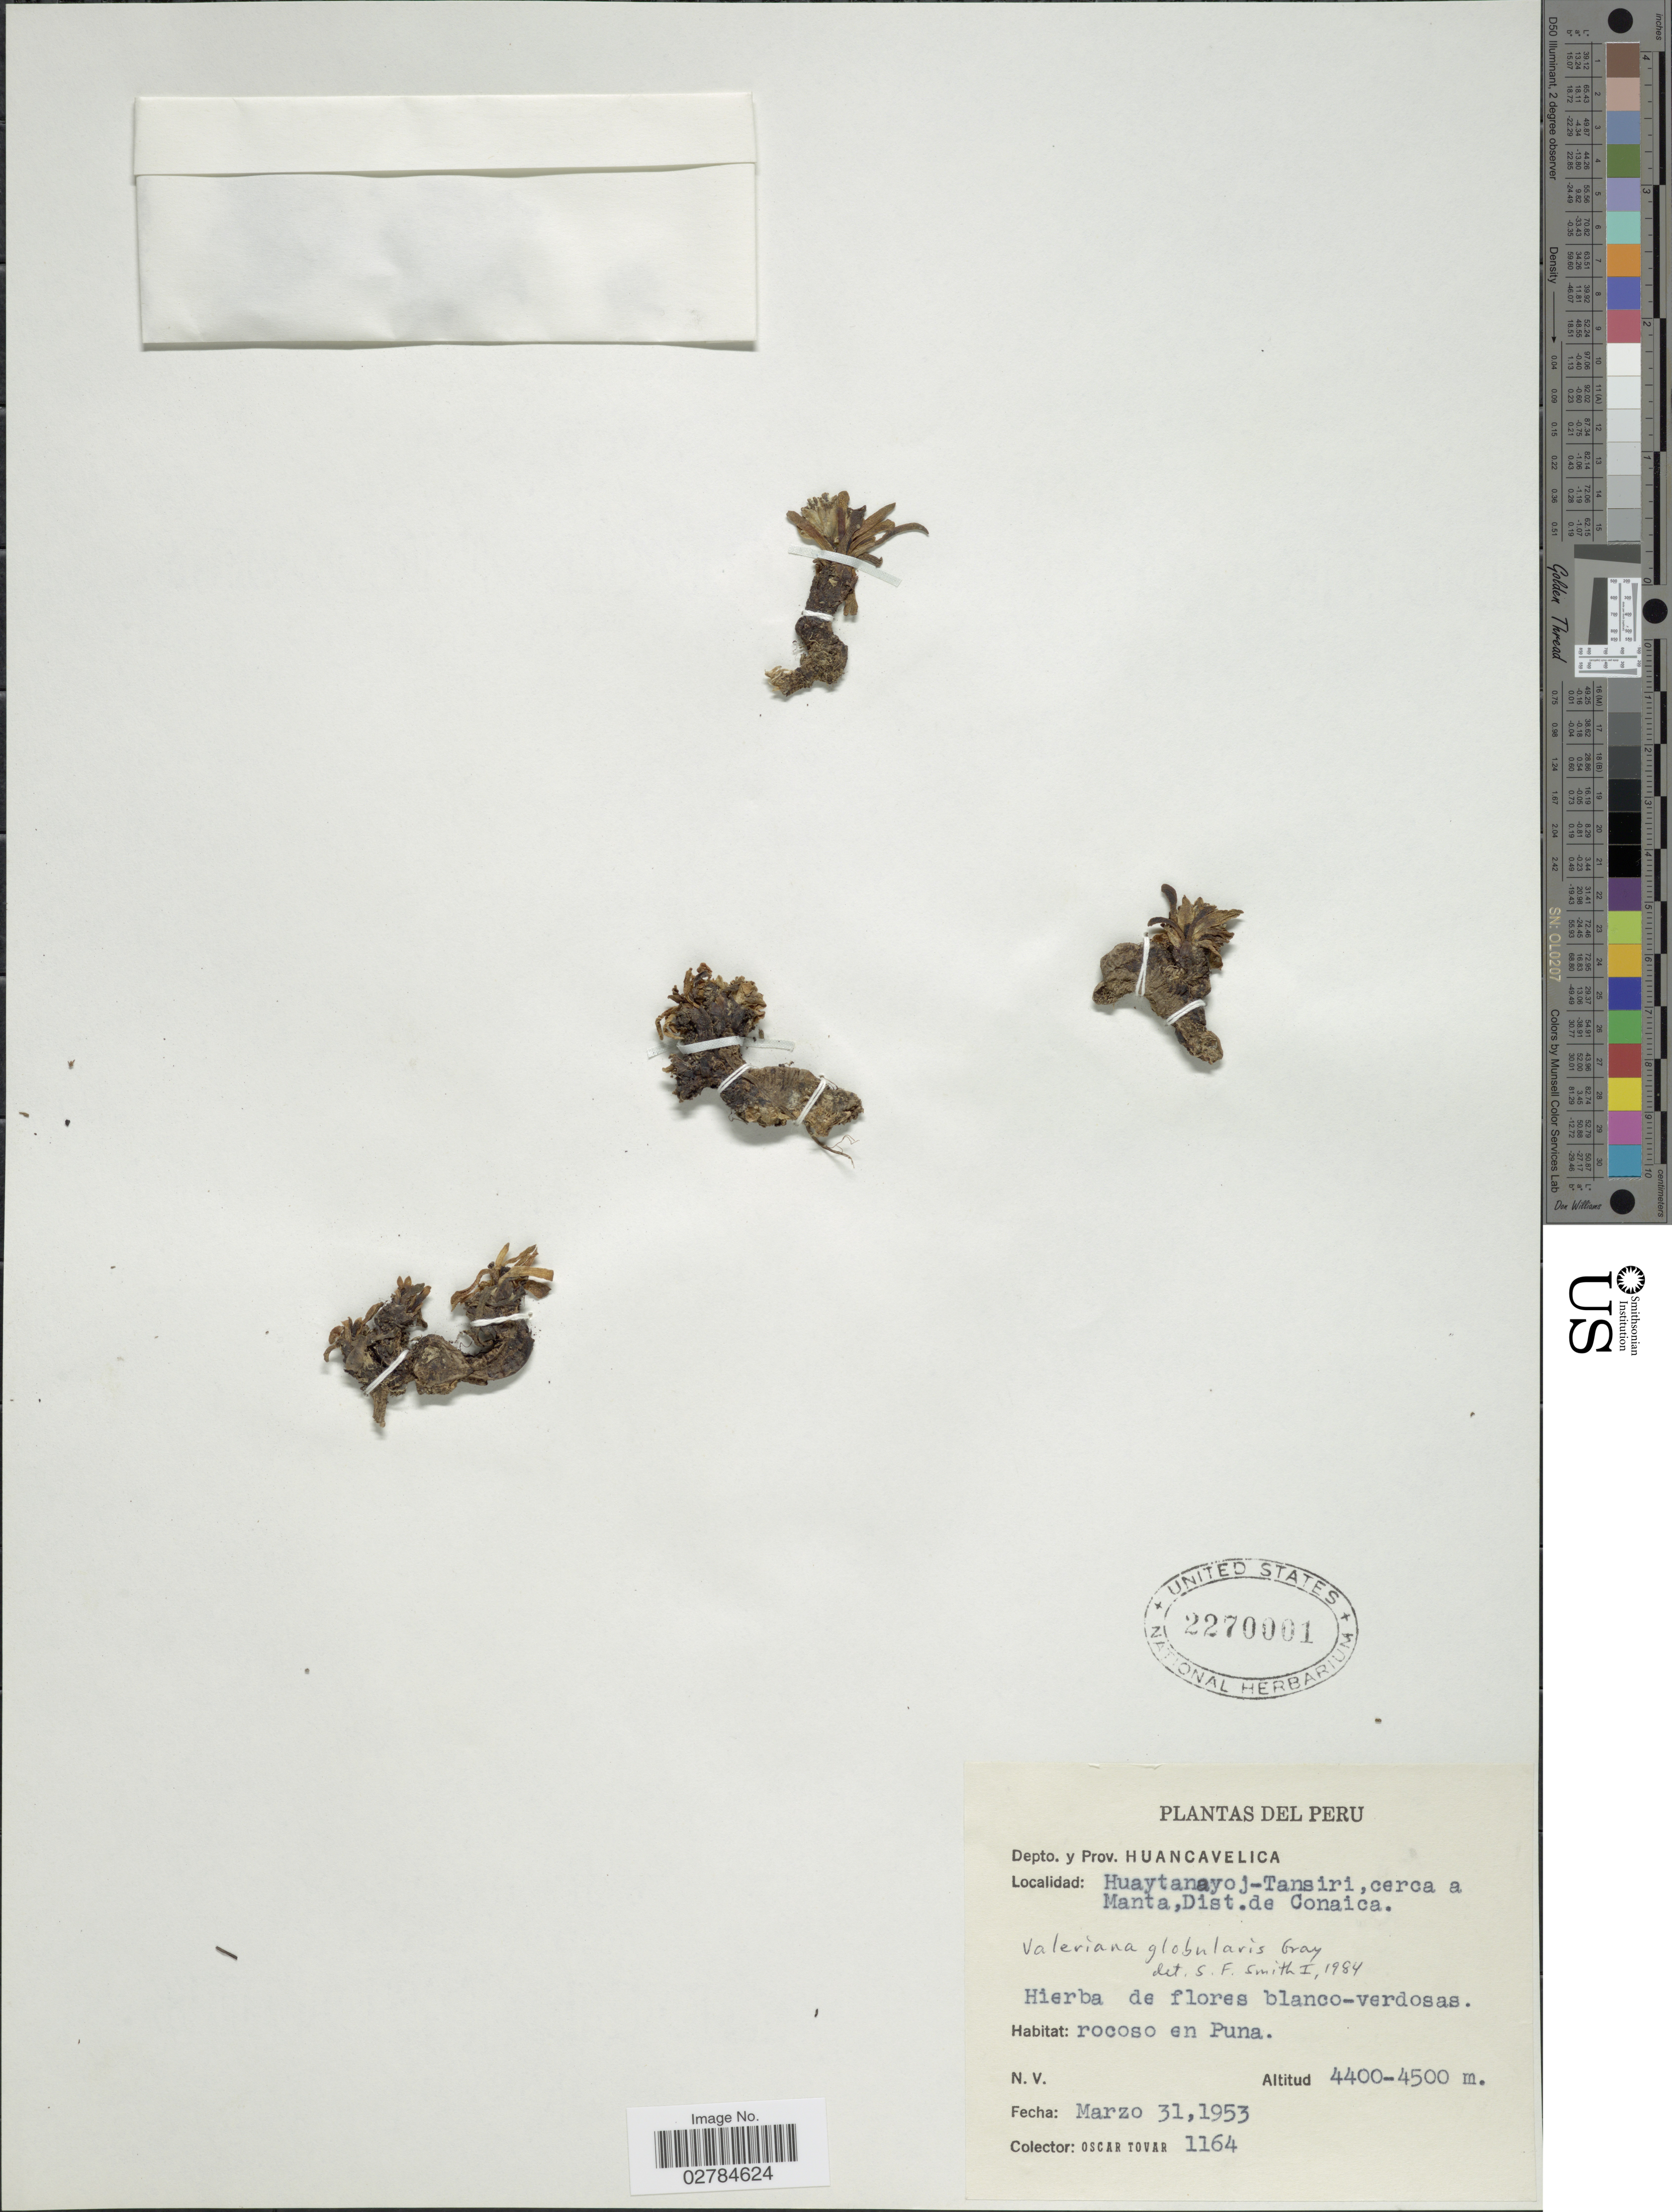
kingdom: Plantae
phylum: Tracheophyta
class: Magnoliopsida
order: Dipsacales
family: Caprifoliaceae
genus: Valeriana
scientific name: Valeriana globularis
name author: A. Gray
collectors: Ó. Tovar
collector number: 1164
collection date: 1953-03-31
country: Peru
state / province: Huancavelica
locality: Depto. y Prov. Huancavelica. Huaytanayoj-Tansiri, cerca a Manta, Dist. de Conaica.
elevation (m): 4400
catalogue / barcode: US 2270001